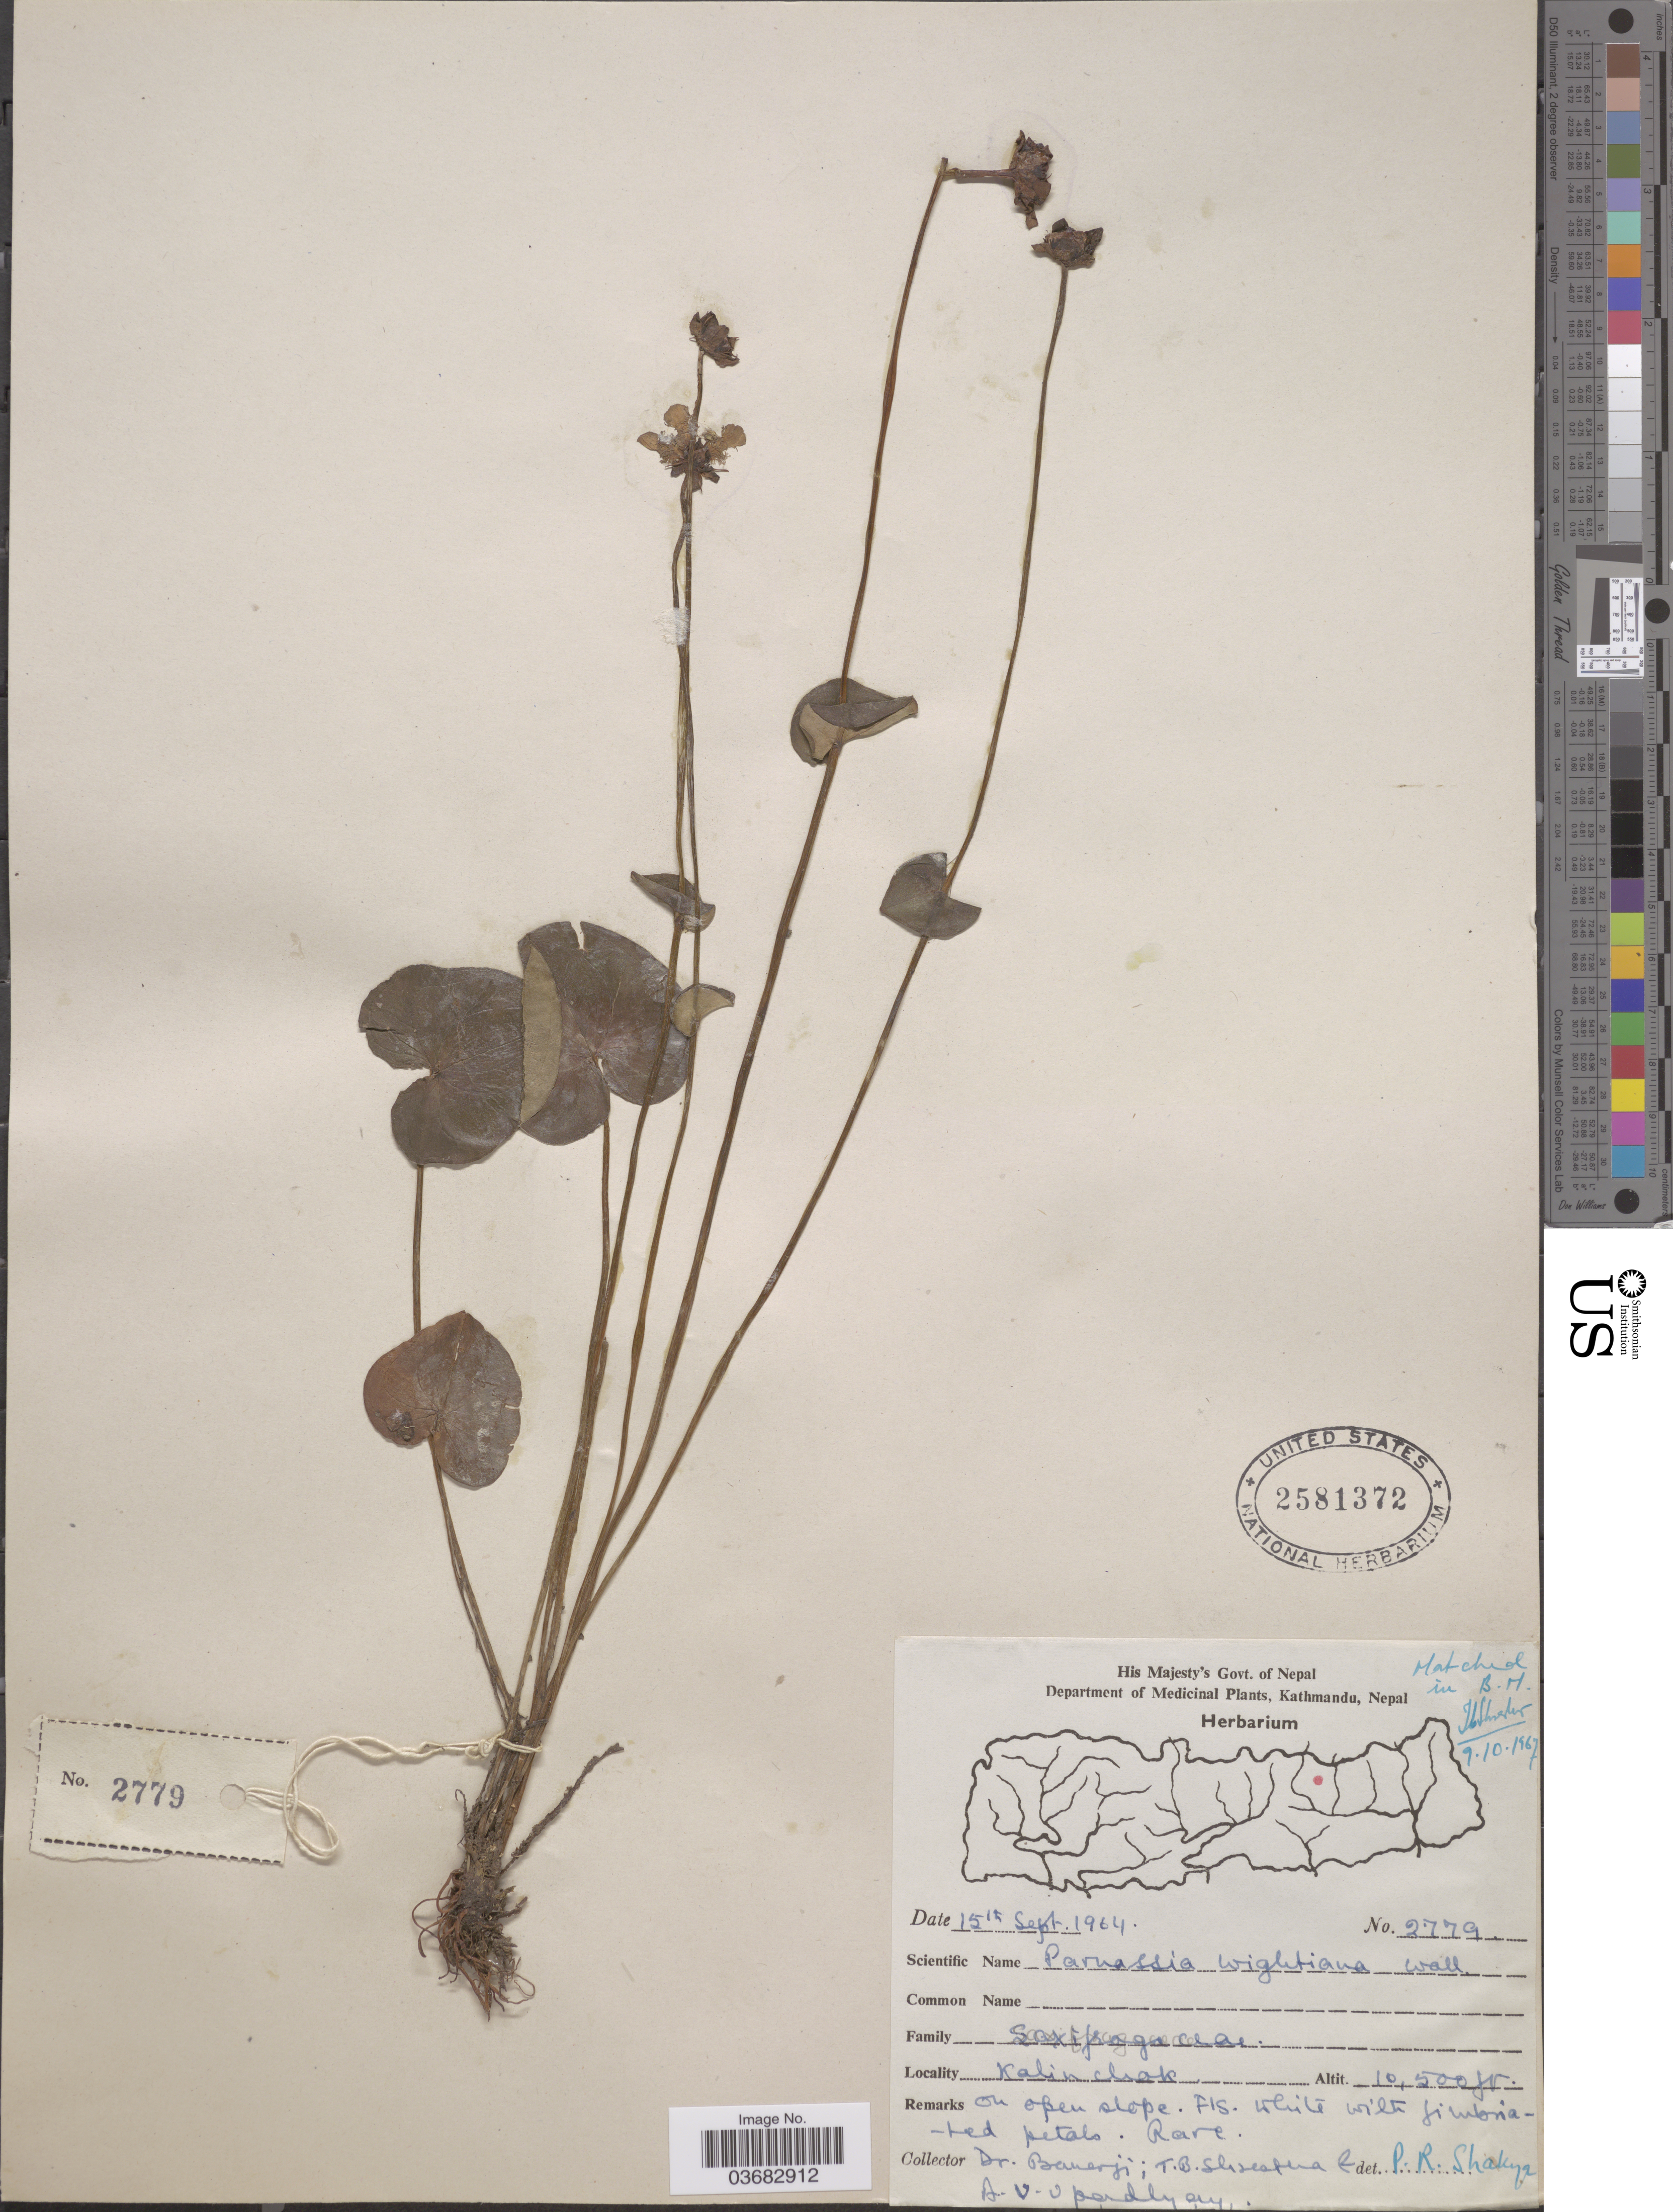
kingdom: Plantae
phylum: Tracheophyta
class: Magnoliopsida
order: Celastrales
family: Parnassiaceae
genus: Parnassia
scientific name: Parnassia wightiana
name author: Wall. ex Wight & Arn.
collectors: -. Banerji, T. B. Shrestha & A. V. Upadhyay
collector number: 2779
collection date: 1964-09-15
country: Nepal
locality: Kalin chak.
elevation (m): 3200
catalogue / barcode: US 2581372